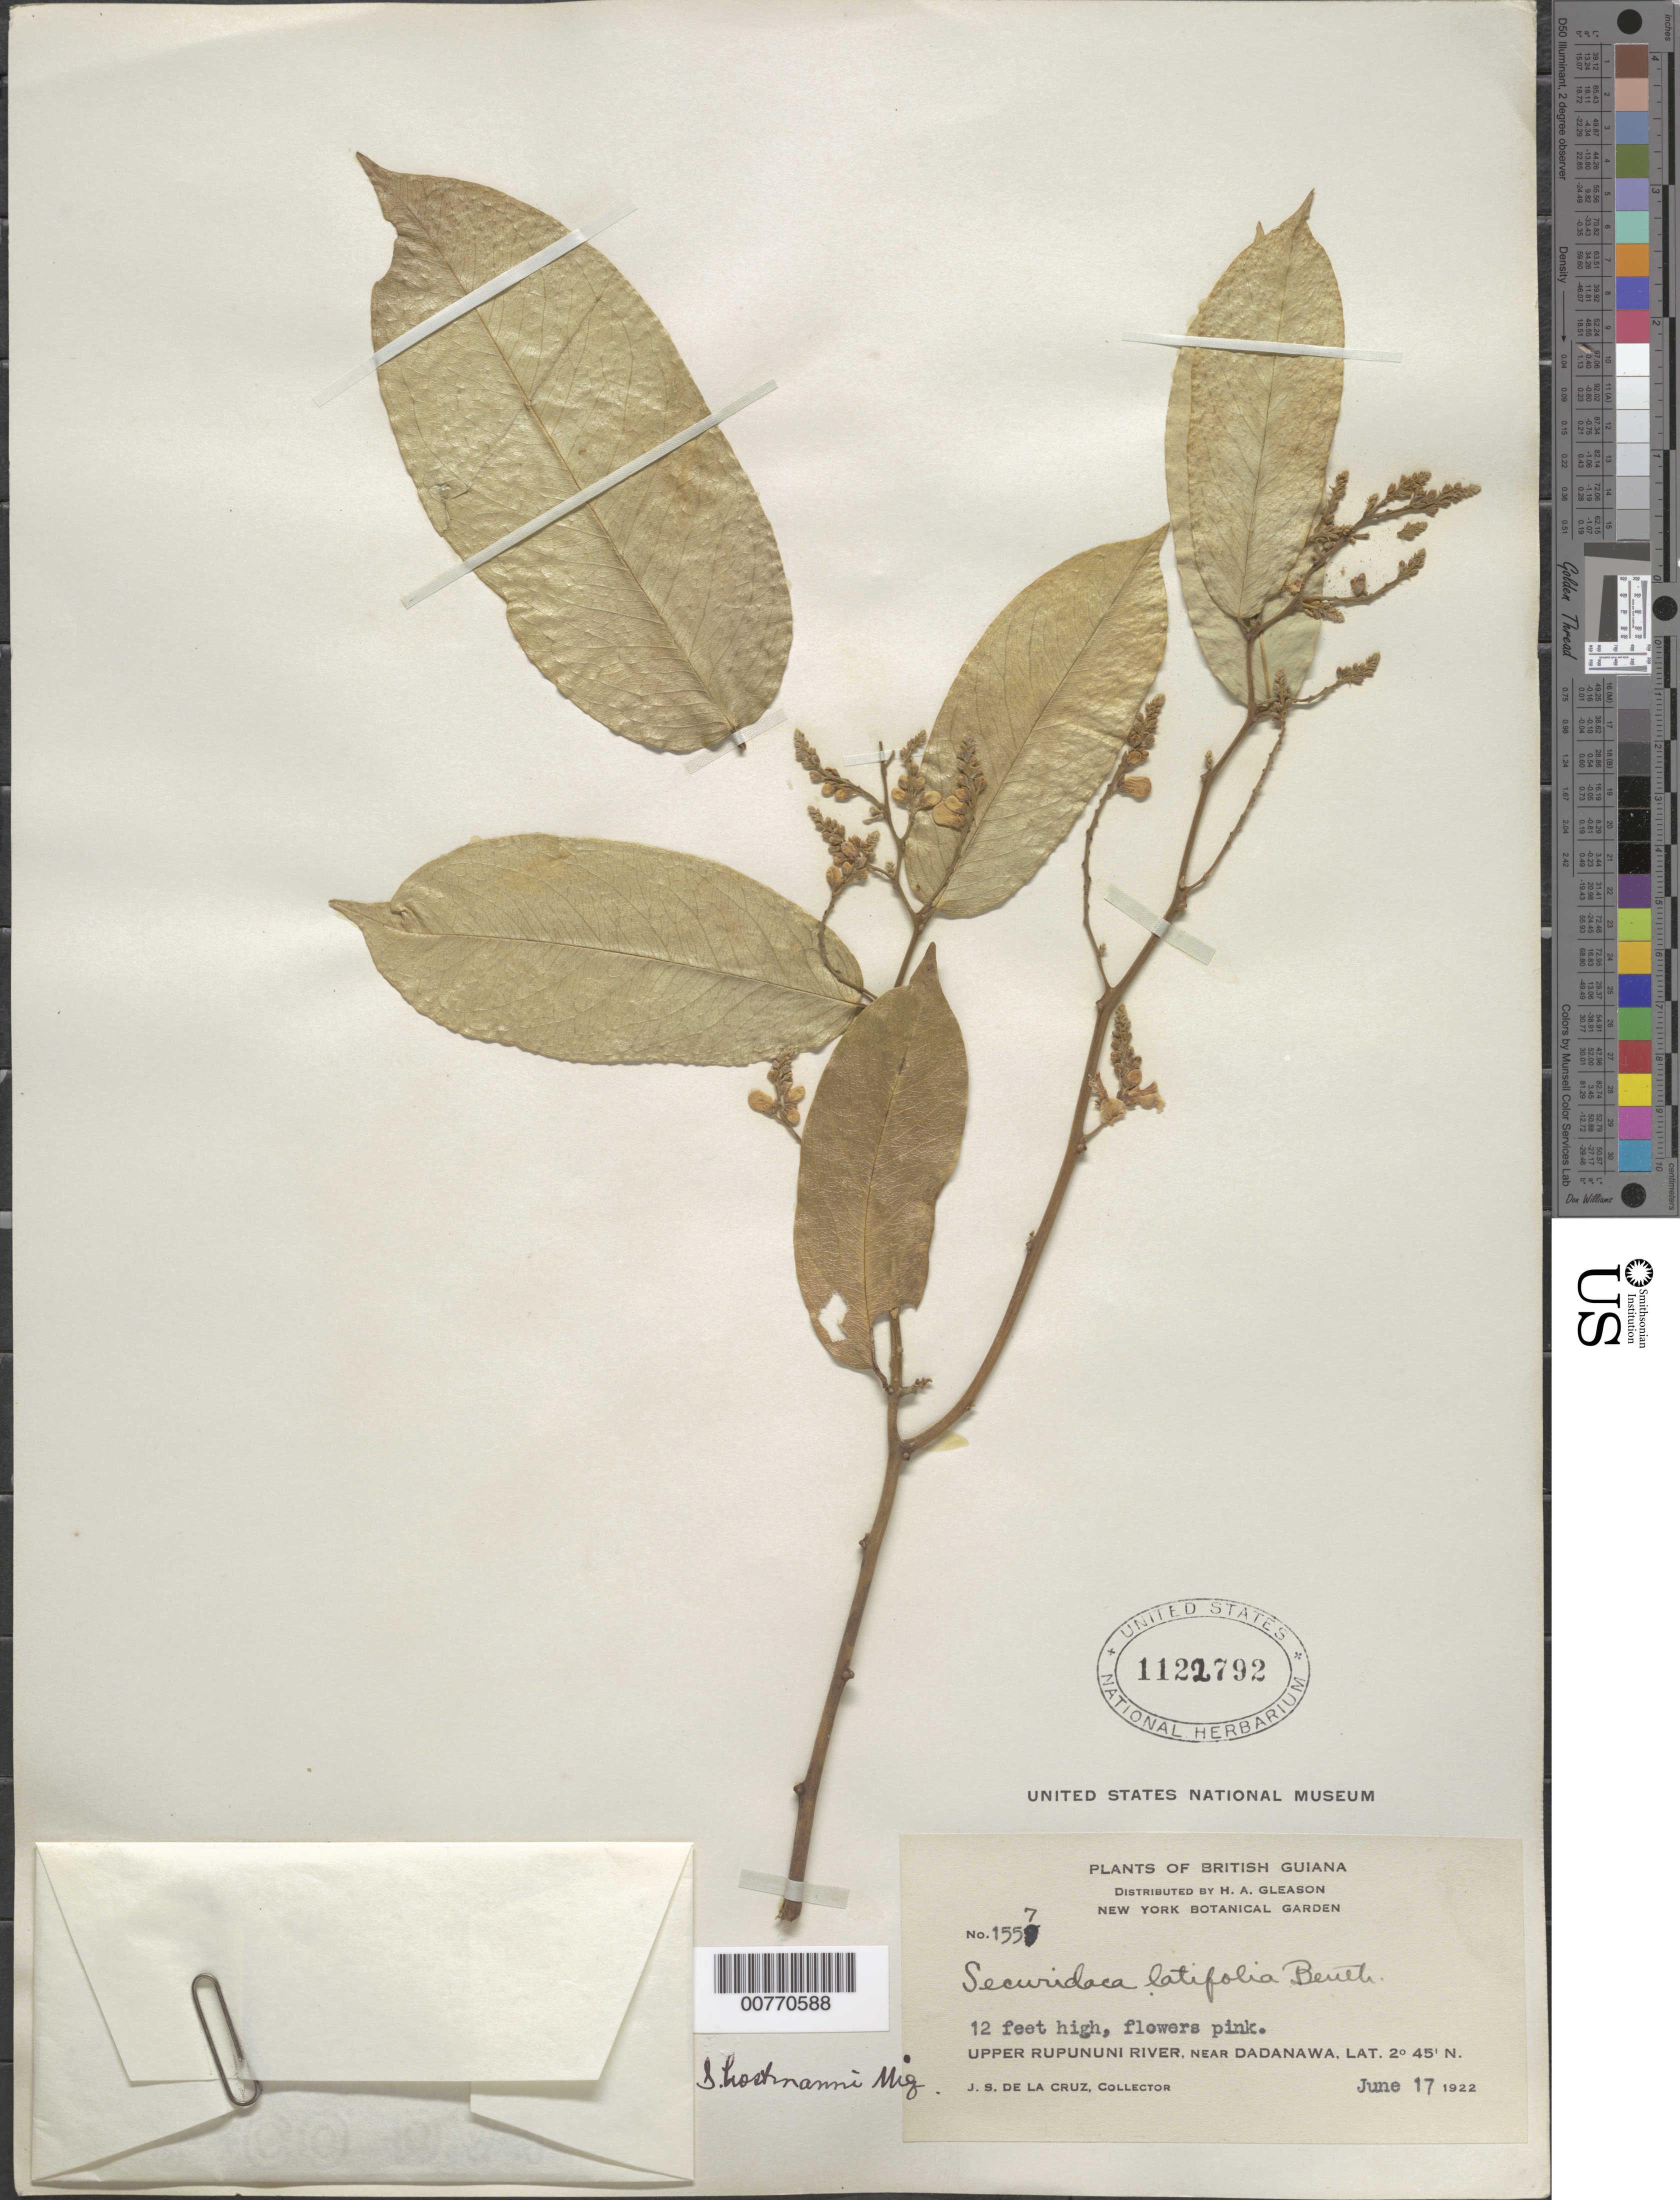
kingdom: Plantae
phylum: Tracheophyta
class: Magnoliopsida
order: Fabales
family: Polygalaceae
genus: Securidaca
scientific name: Securidaca paniculata var. lasiocarpa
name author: Oort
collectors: J. S. de la Cruz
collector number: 1557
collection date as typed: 17-Jun-22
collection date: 1922-06-17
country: Guyana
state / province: U. Takutu-U. Essequibo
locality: Dadanawa, vic., upper Rupununi R.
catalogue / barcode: US 1122792